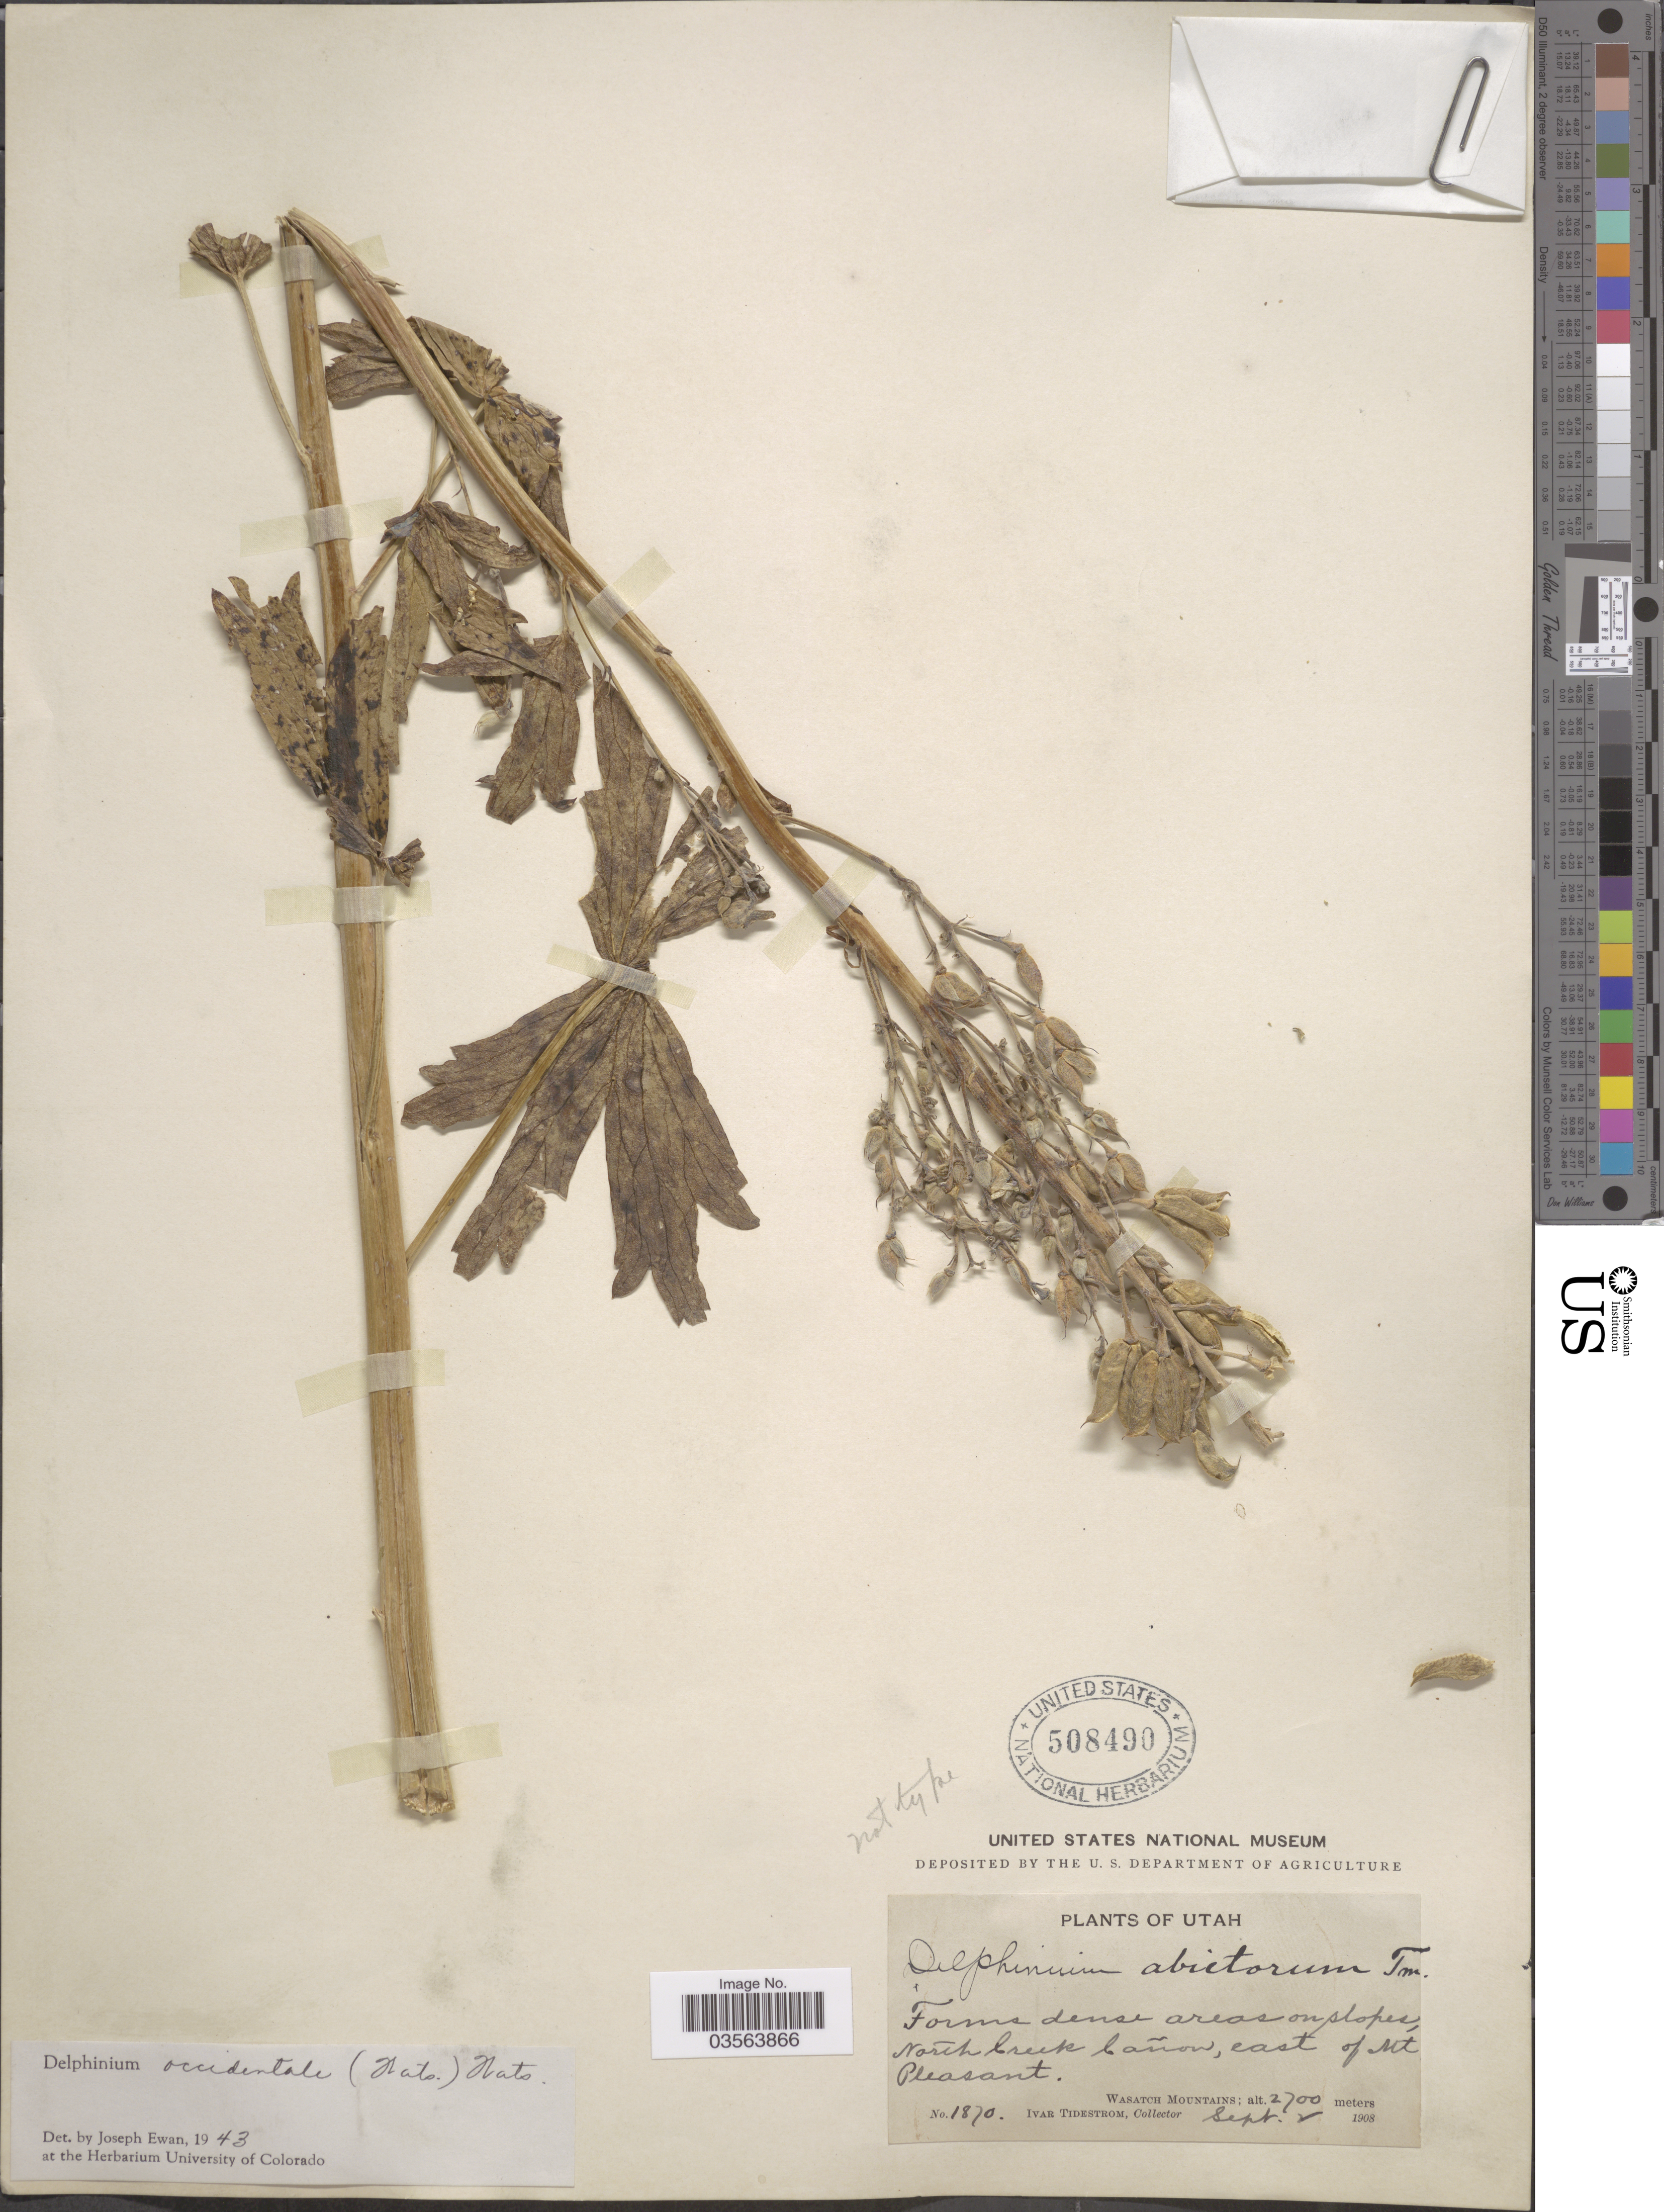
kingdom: Plantae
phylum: Tracheophyta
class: Magnoliopsida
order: Ranunculales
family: Ranunculaceae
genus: Delphinium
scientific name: Delphinium x occidentale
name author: (S. Watson) S. Watson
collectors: I. F. Tidestrom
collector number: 1870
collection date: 1908-09-02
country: United States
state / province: Utah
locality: North Creek Cañon, east of Mt. Pleasant. Wasatch Mountains.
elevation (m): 2700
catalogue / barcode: US 508490